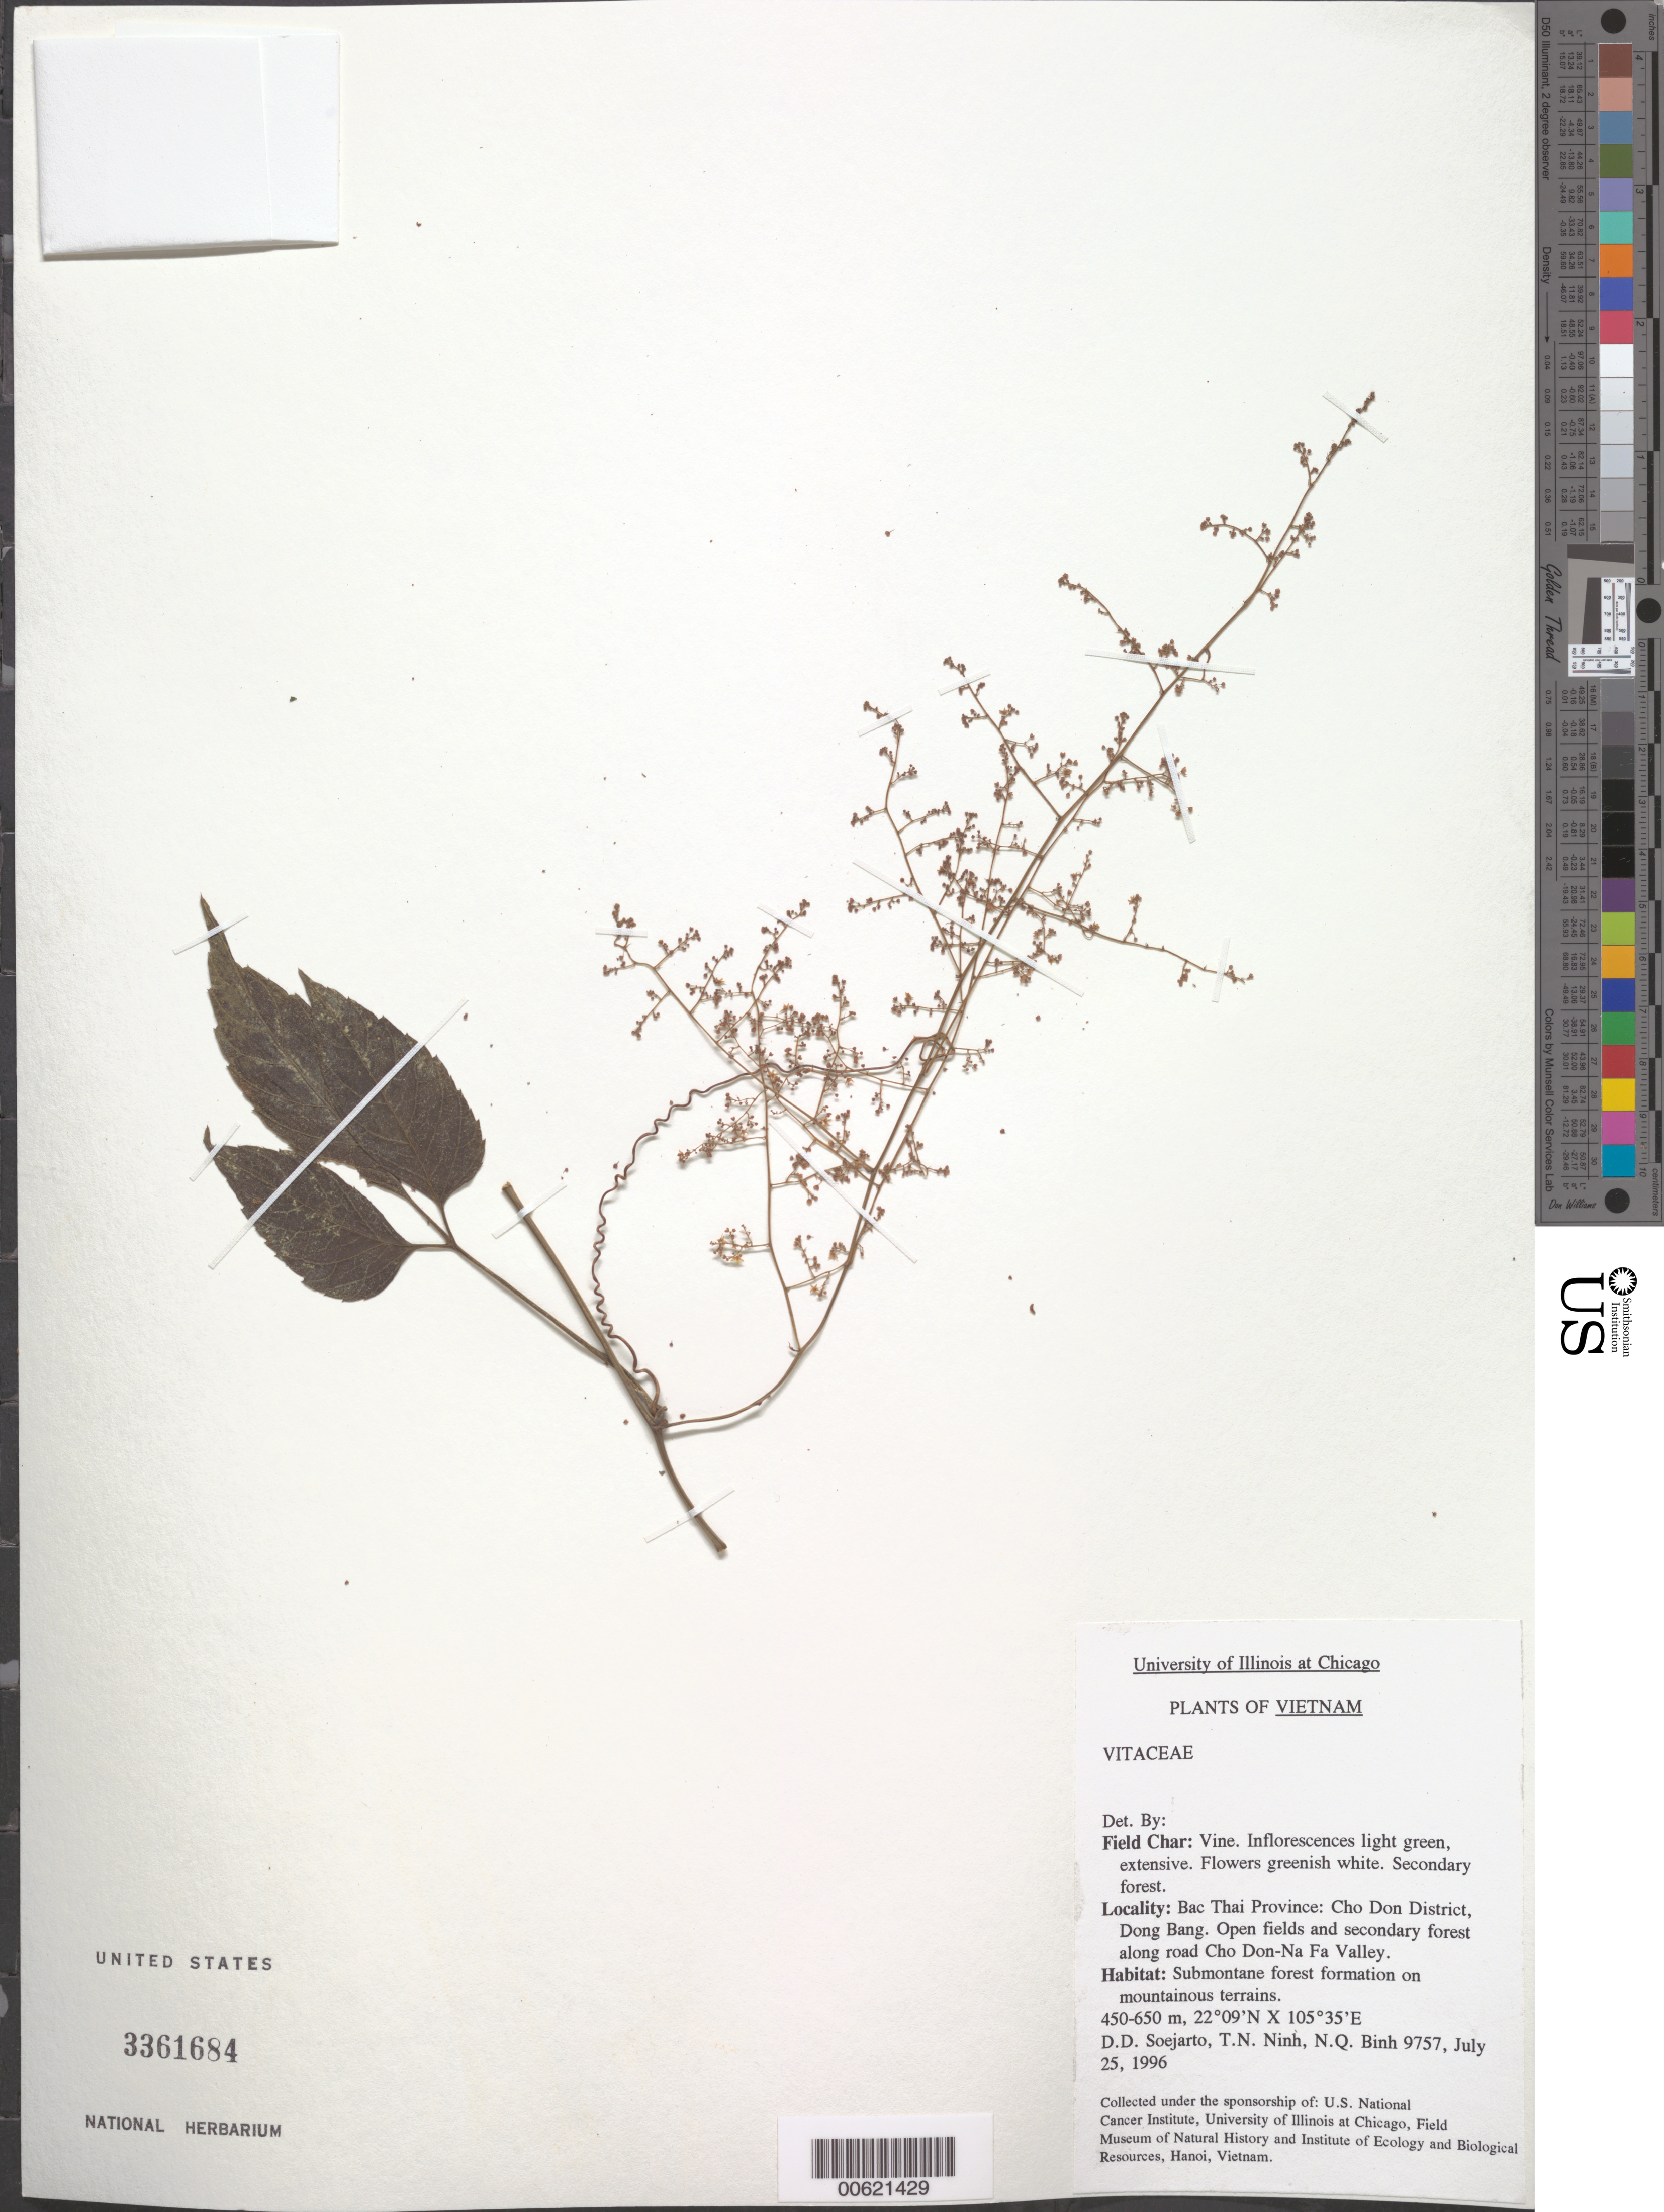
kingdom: Plantae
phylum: Tracheophyta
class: Magnoliopsida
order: Vitales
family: Vitaceae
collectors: T. N. Ninh & N. Binh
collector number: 9757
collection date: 1996-07-25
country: Vietnam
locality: Bac Thai Province: Cho Don District, Dong Bang. Open fields and secondary forest along road Cho Don-Na Fa Valley.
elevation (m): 450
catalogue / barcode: US 3361684